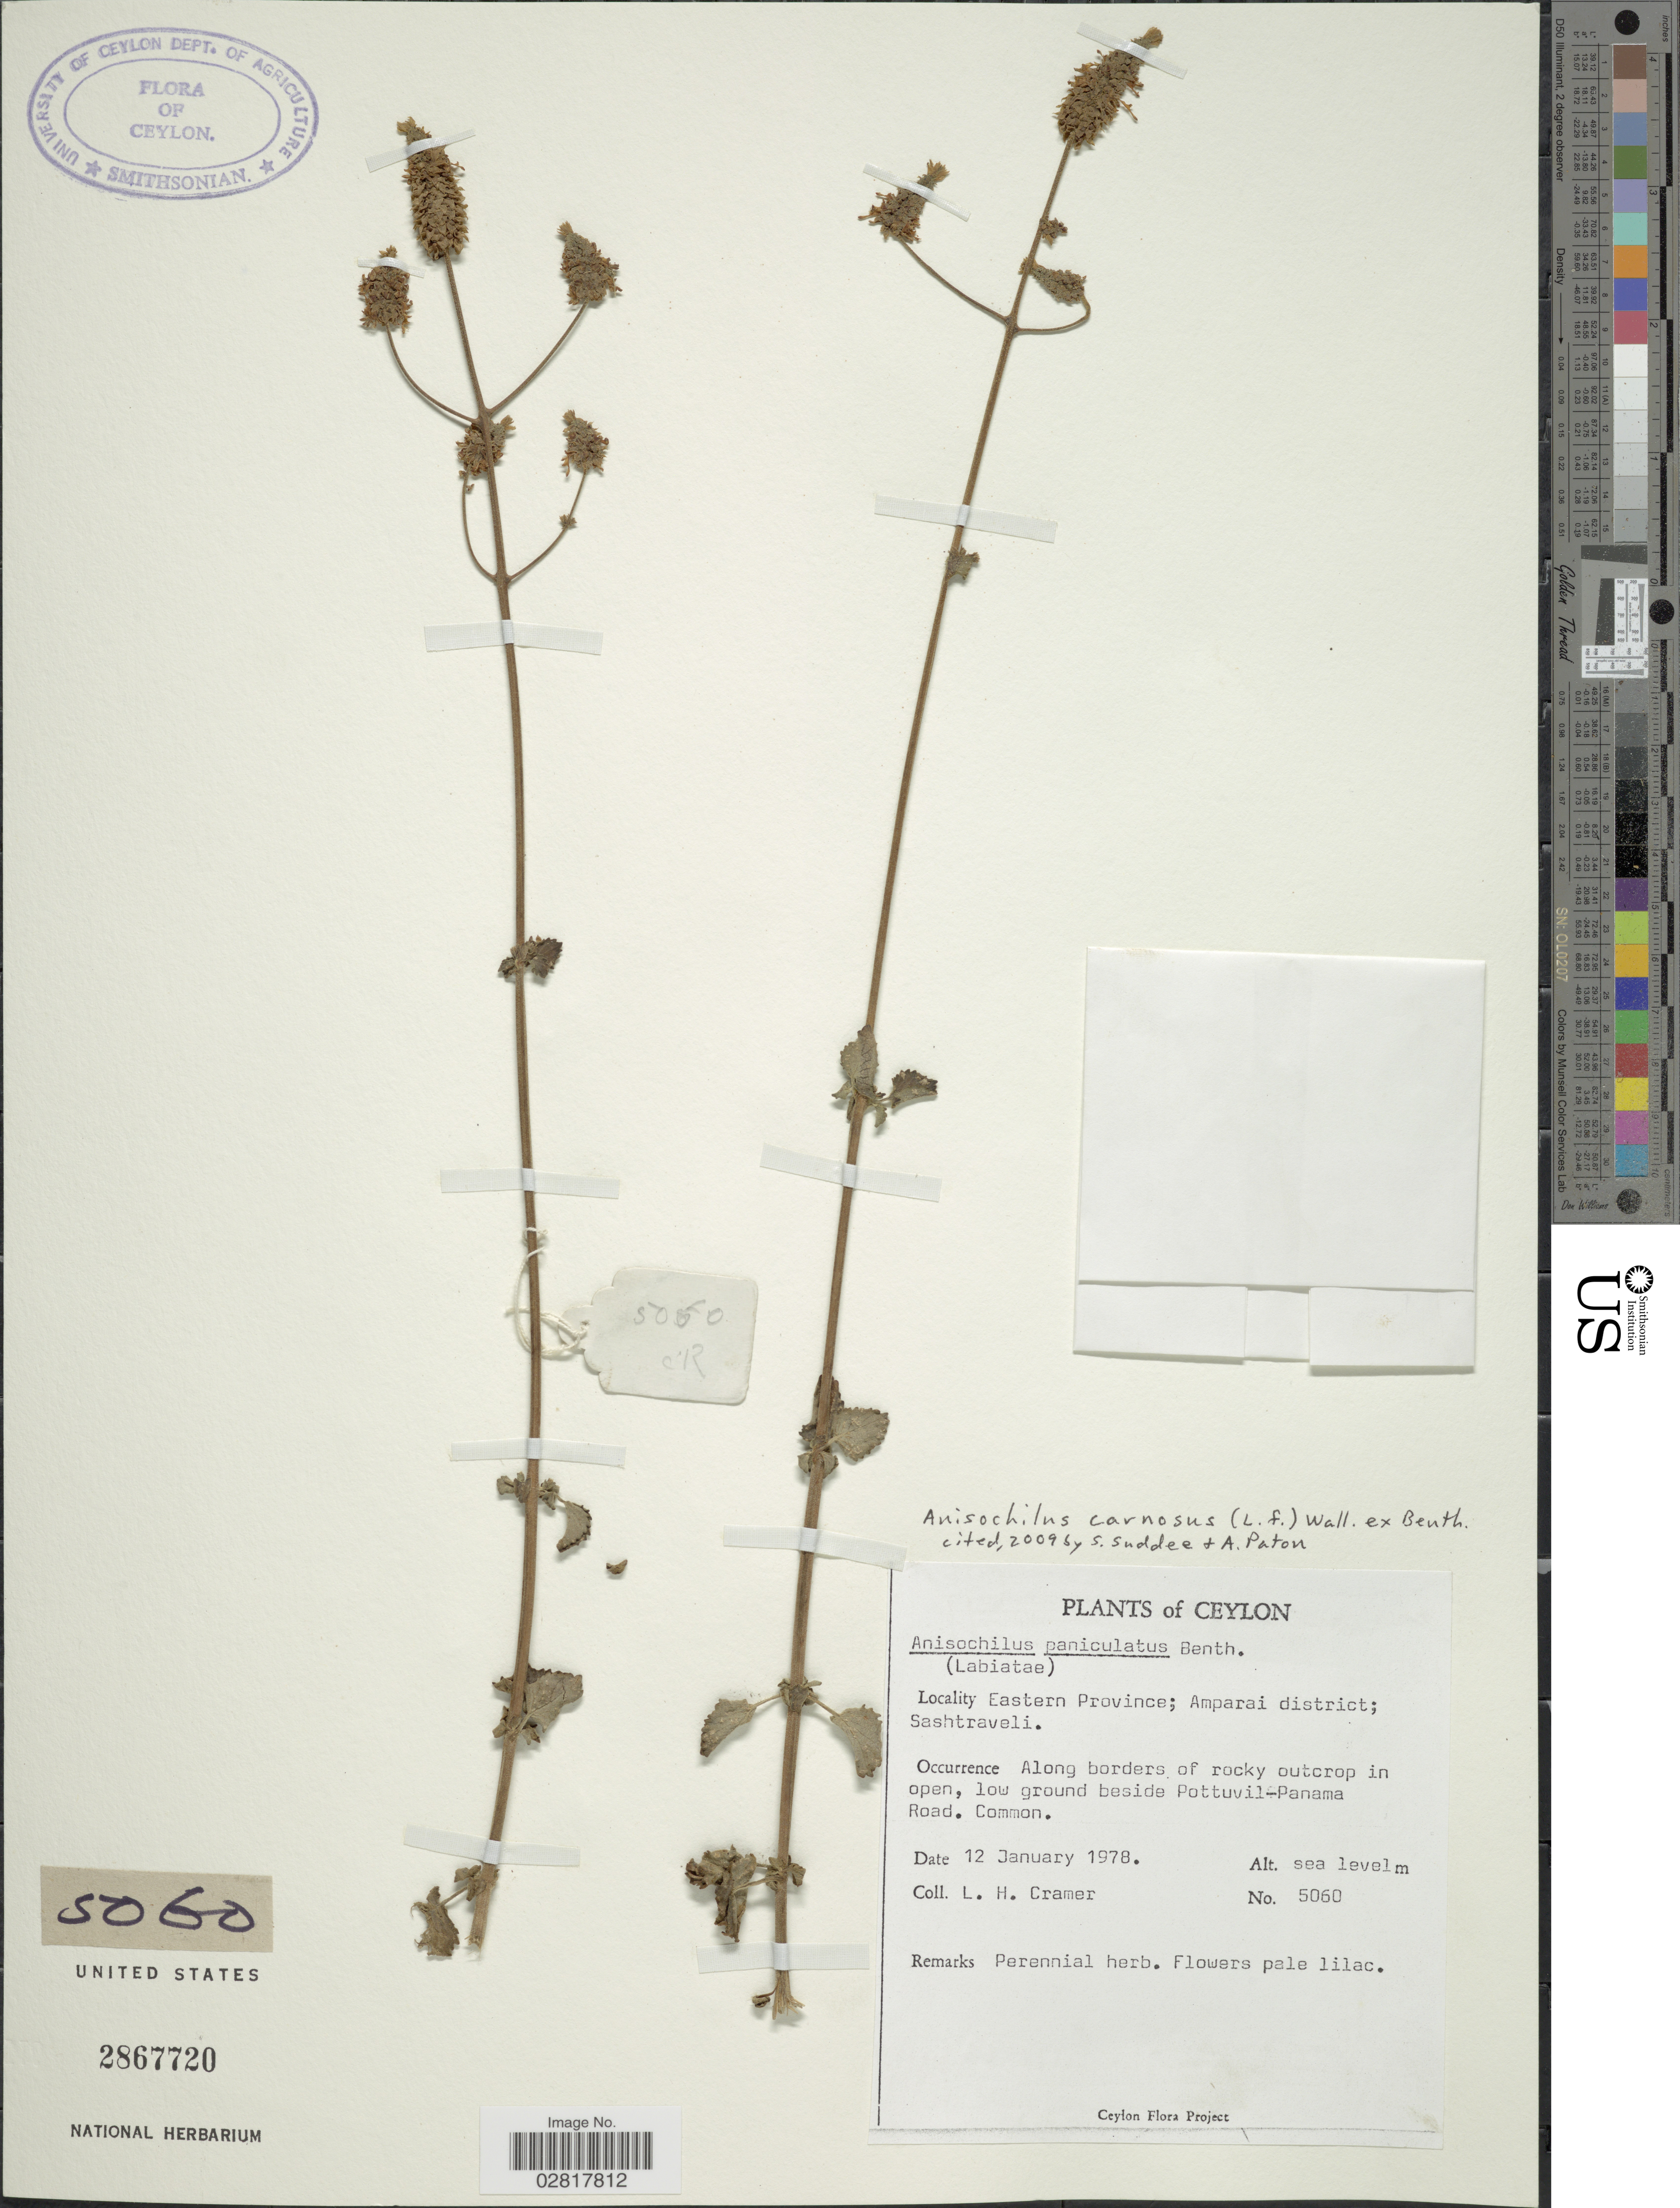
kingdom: Plantae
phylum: Tracheophyta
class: Magnoliopsida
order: Lamiales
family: Lamiaceae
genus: Anisochilus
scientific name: Anisochilus carnosus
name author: (L. f.) Wall. ex Benth.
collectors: L. H. Cramer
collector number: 5060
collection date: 1978-01-12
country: Sri Lanka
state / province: Eastern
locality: Ceylon. Amparai district; Sashtraveli. Low ground beside Pottuvil-Panama Road.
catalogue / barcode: US 2867720